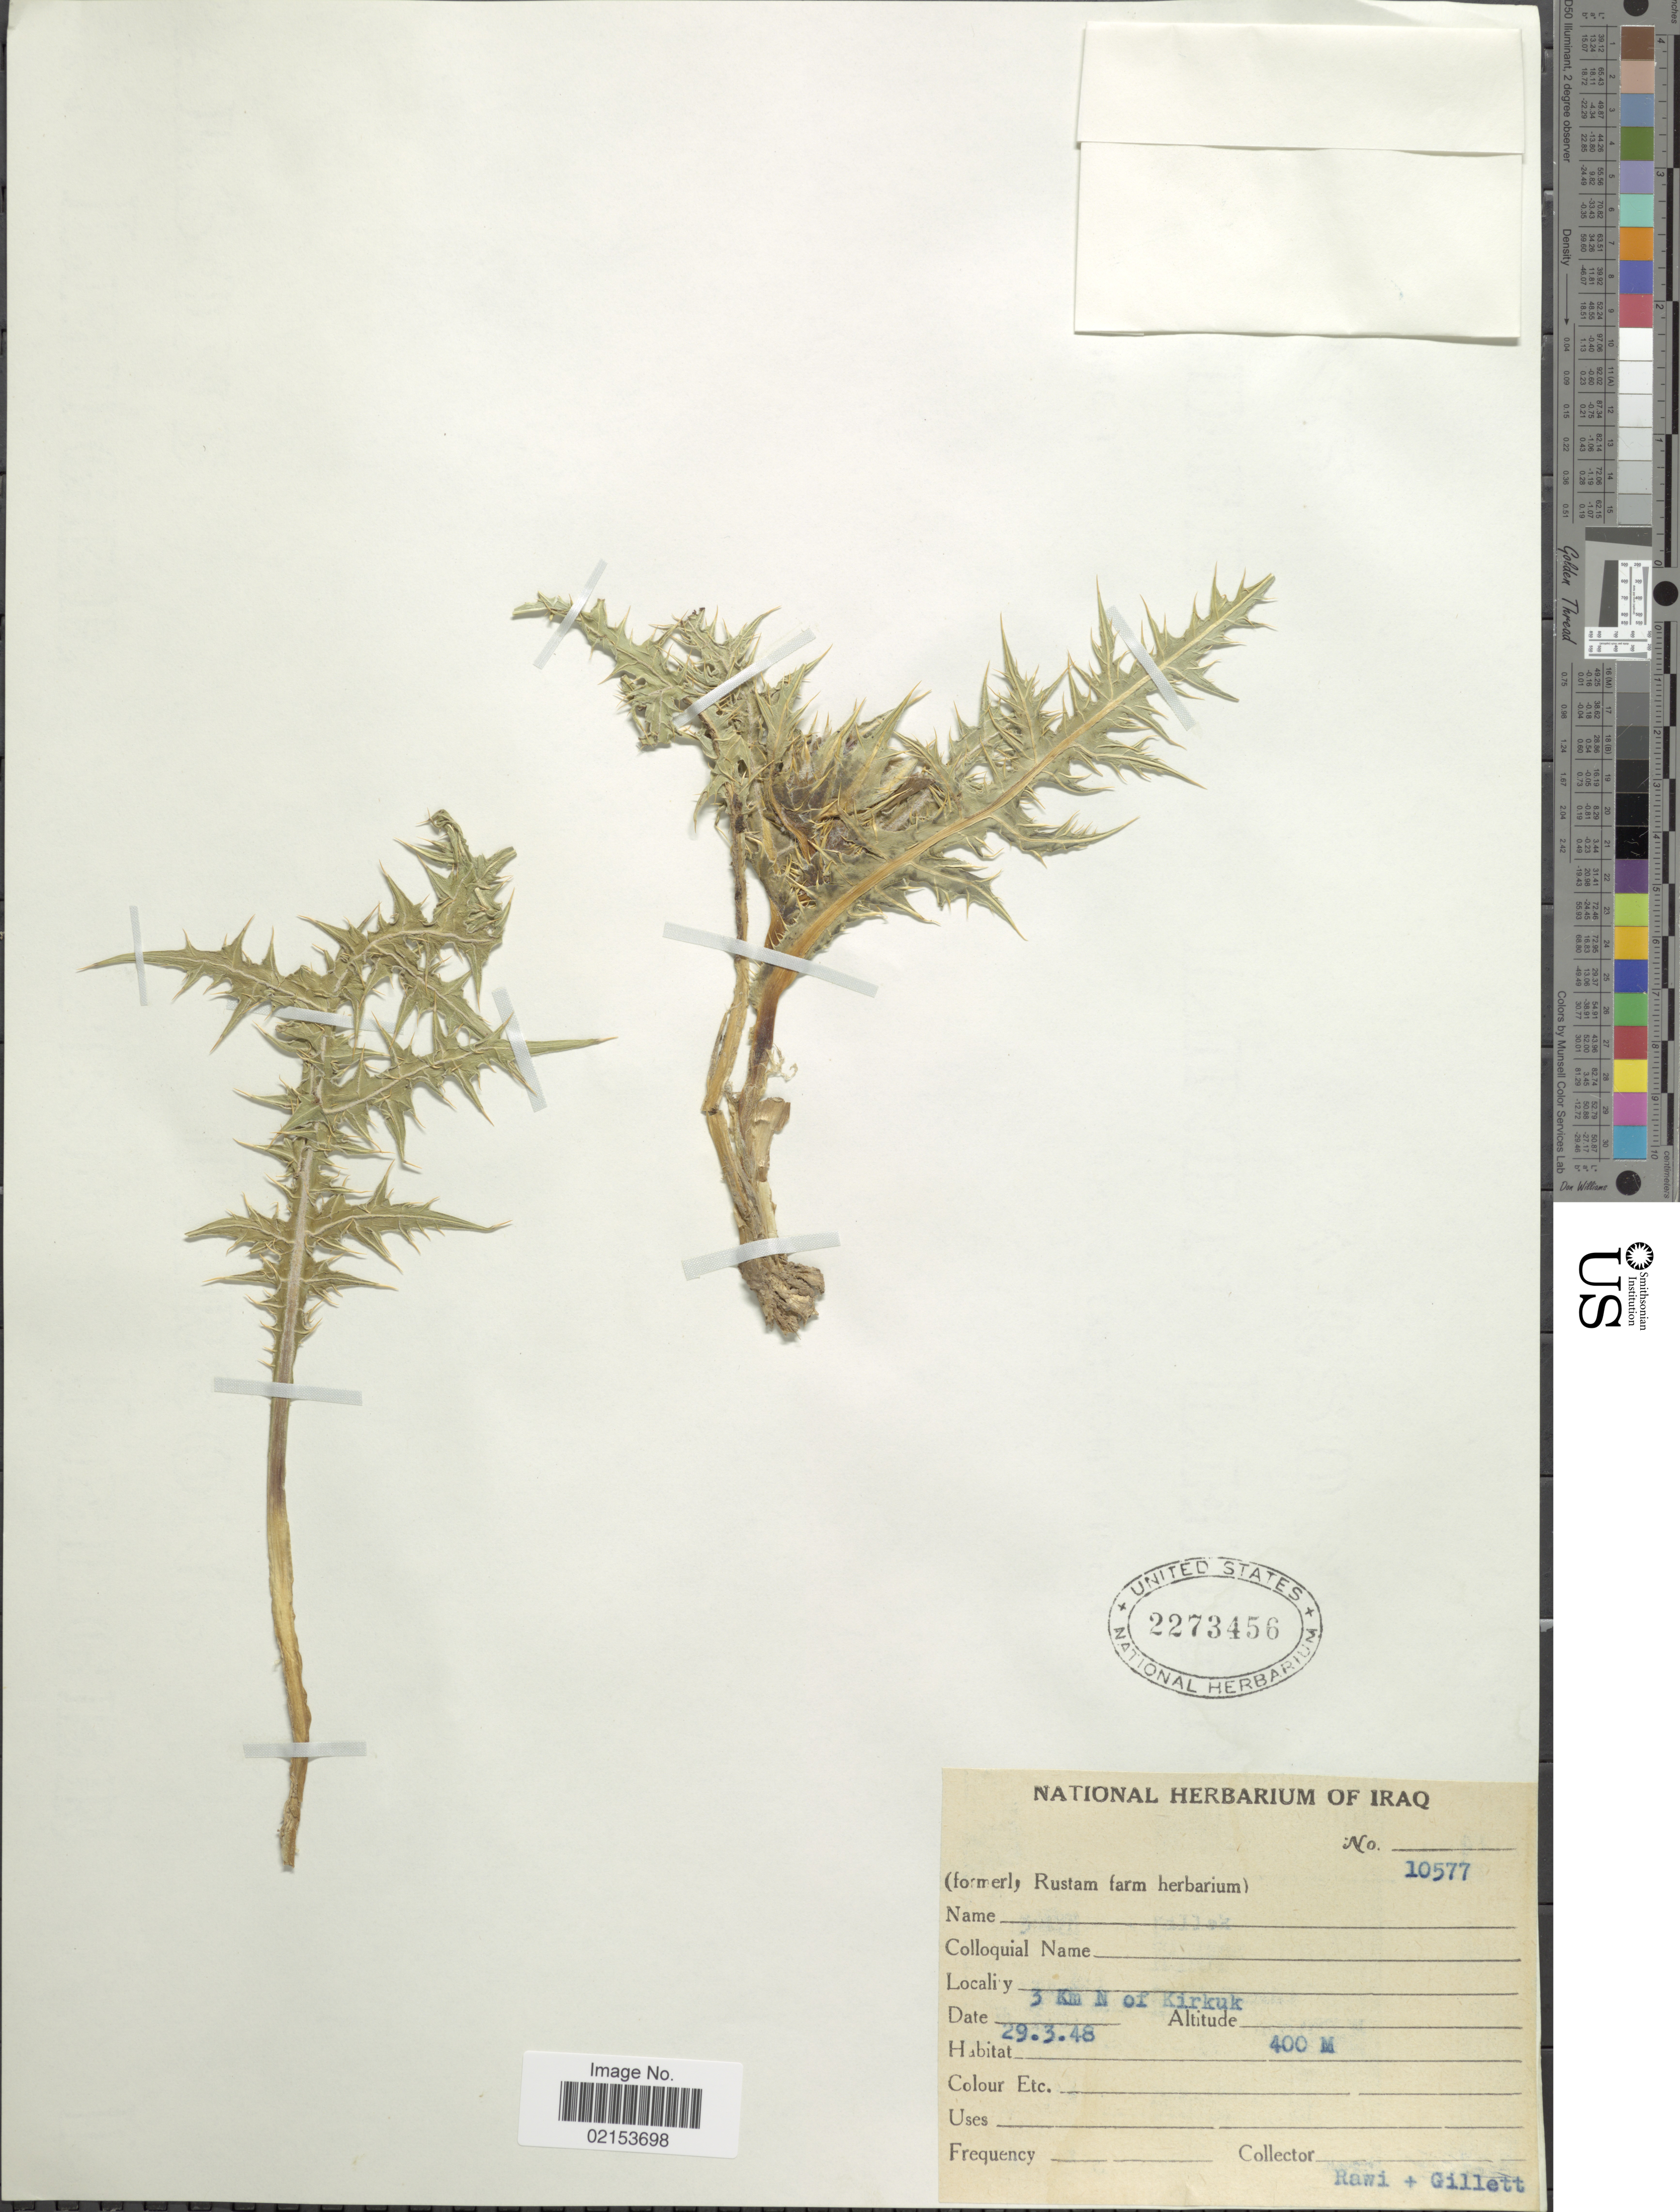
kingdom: Plantae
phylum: Tracheophyta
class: Magnoliopsida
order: Asterales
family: Asteraceae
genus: Echinops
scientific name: Echinops sp.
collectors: -. Rawi & Gillett, --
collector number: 10577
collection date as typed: Transcribed d/m/y: 29/3/48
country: Iraq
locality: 3 km N of Kirkuk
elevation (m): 400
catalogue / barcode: US 2273456